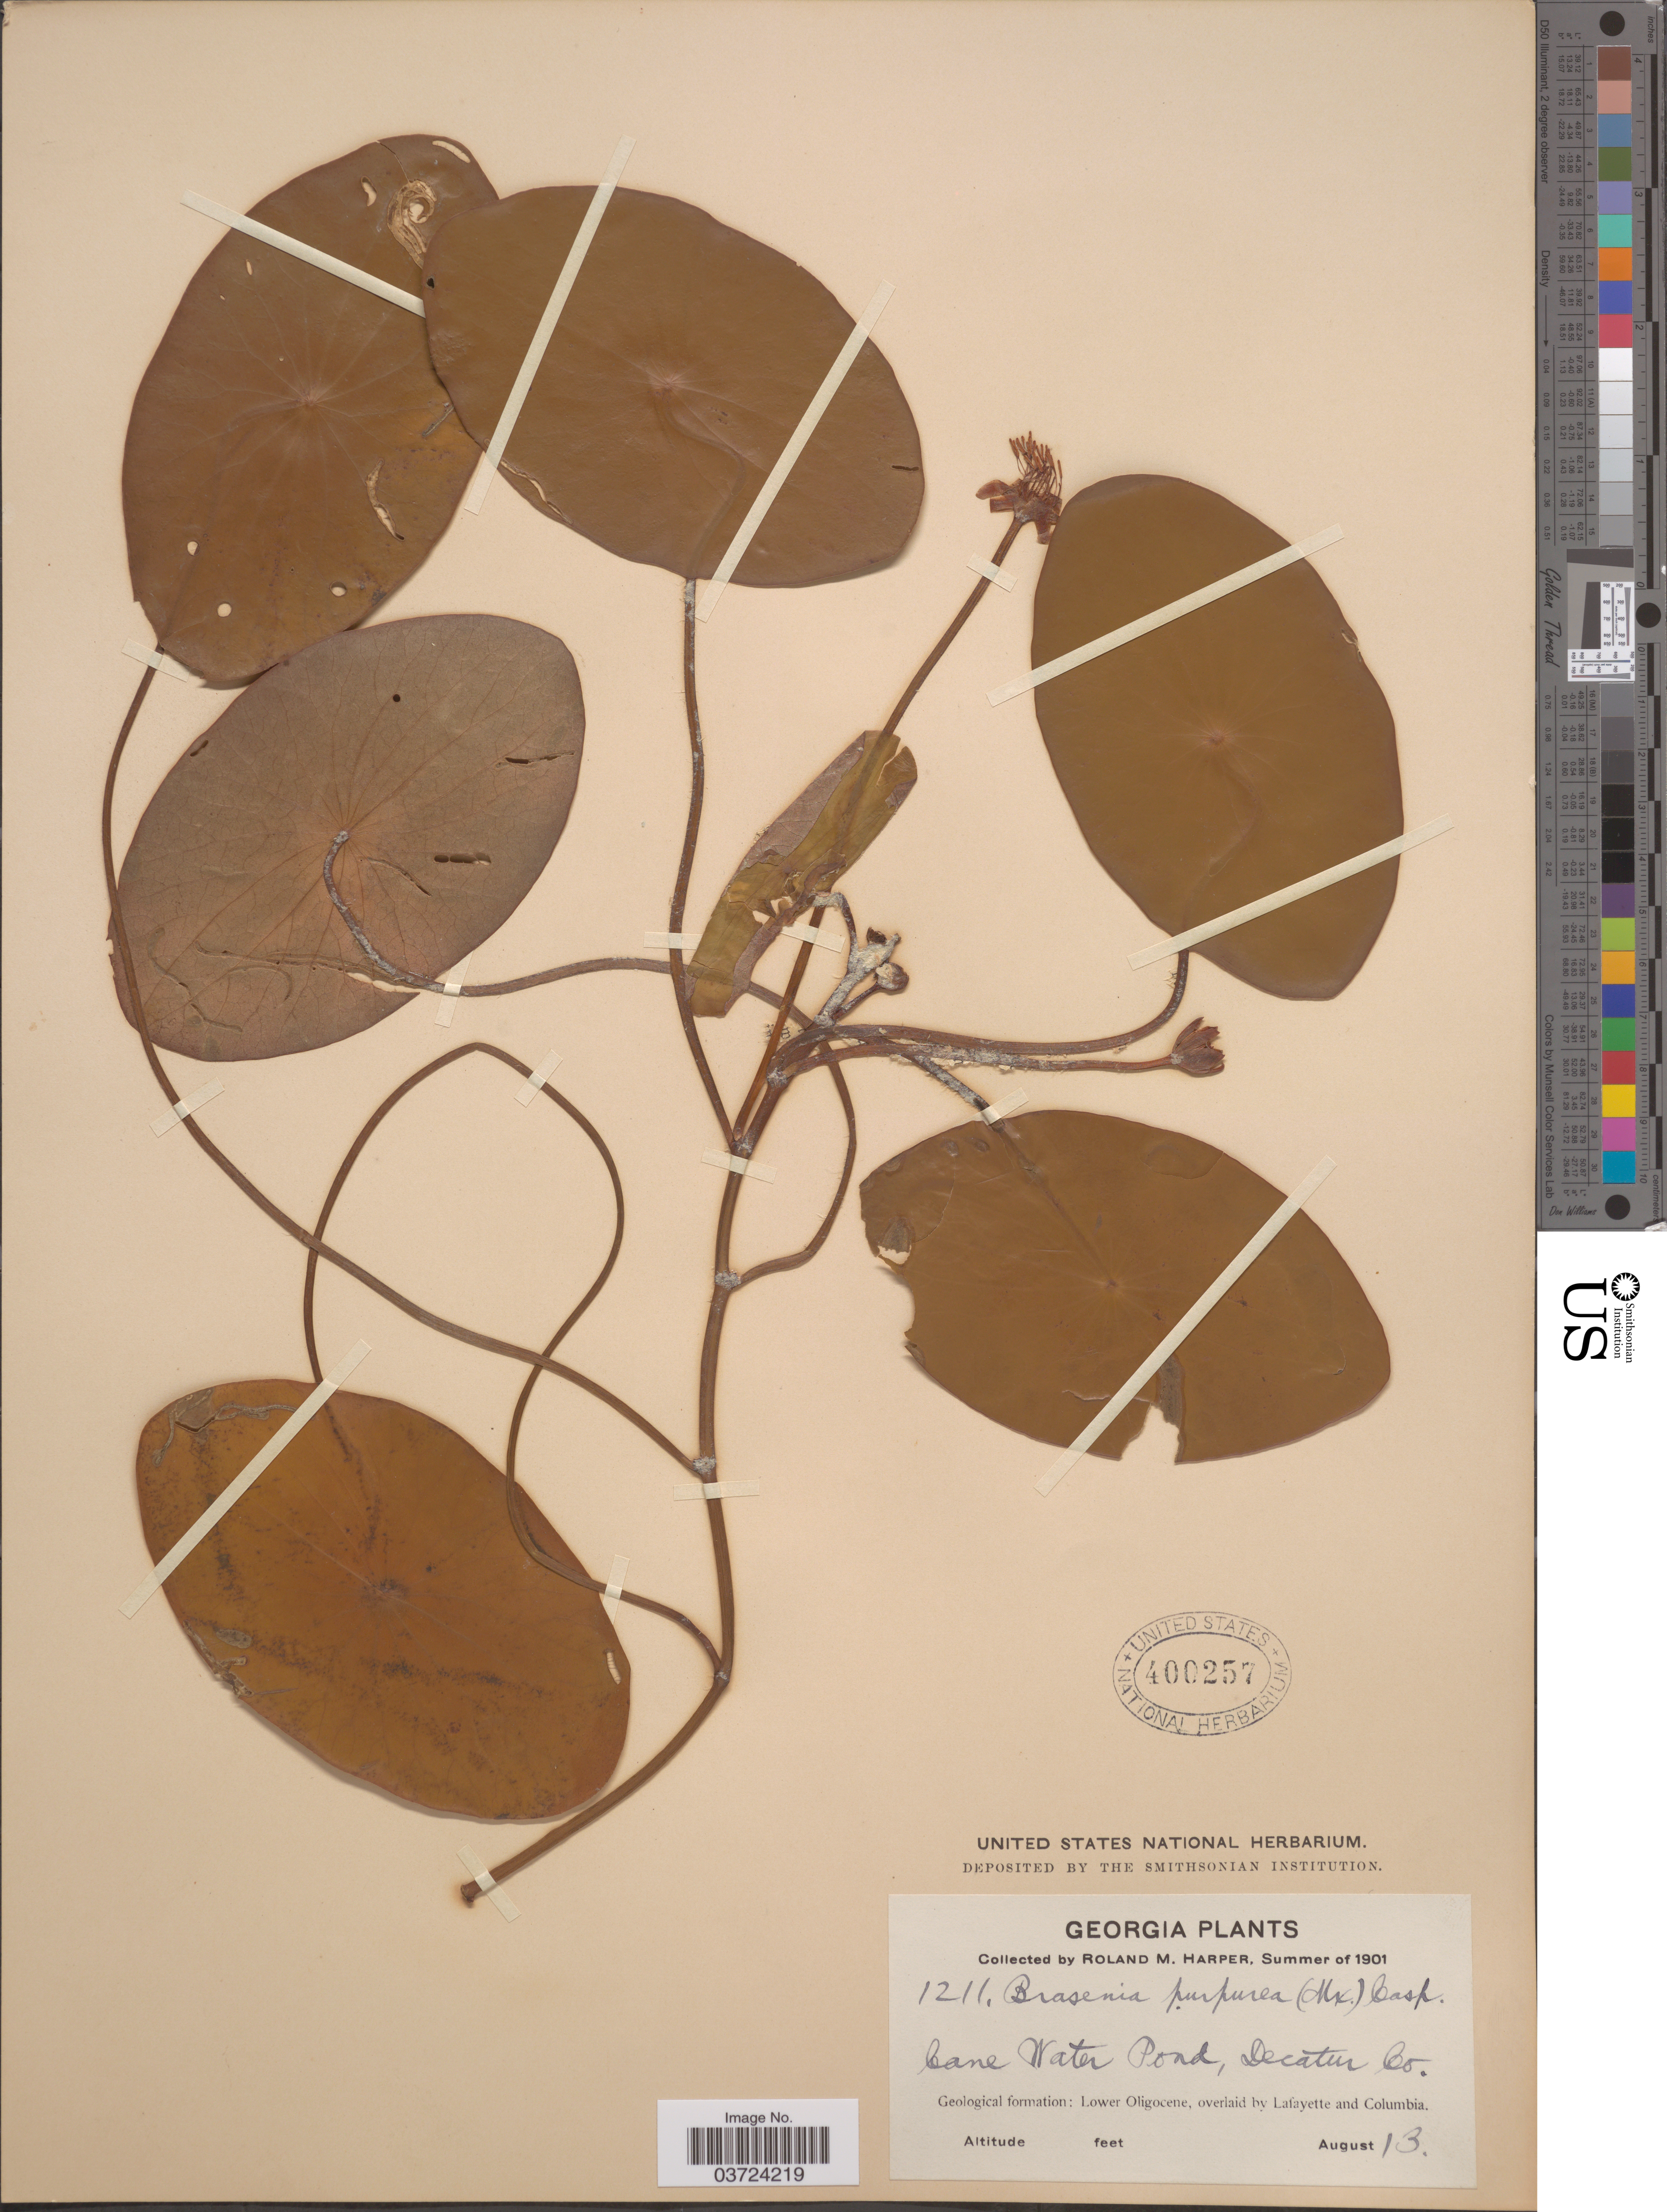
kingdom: Plantae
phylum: Tracheophyta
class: Magnoliopsida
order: Nymphaeales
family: Cabombaceae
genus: Brasenia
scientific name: Brasenia schreberi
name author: J.F. Gmel.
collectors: R. M. Harper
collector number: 1211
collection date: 1901-08-13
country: United States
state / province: Georgia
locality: Cane Water Pond, Decatur Co. Geological formation: Lower Oligocene, overlaid by Lafayette and Columbia.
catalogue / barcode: US 400257